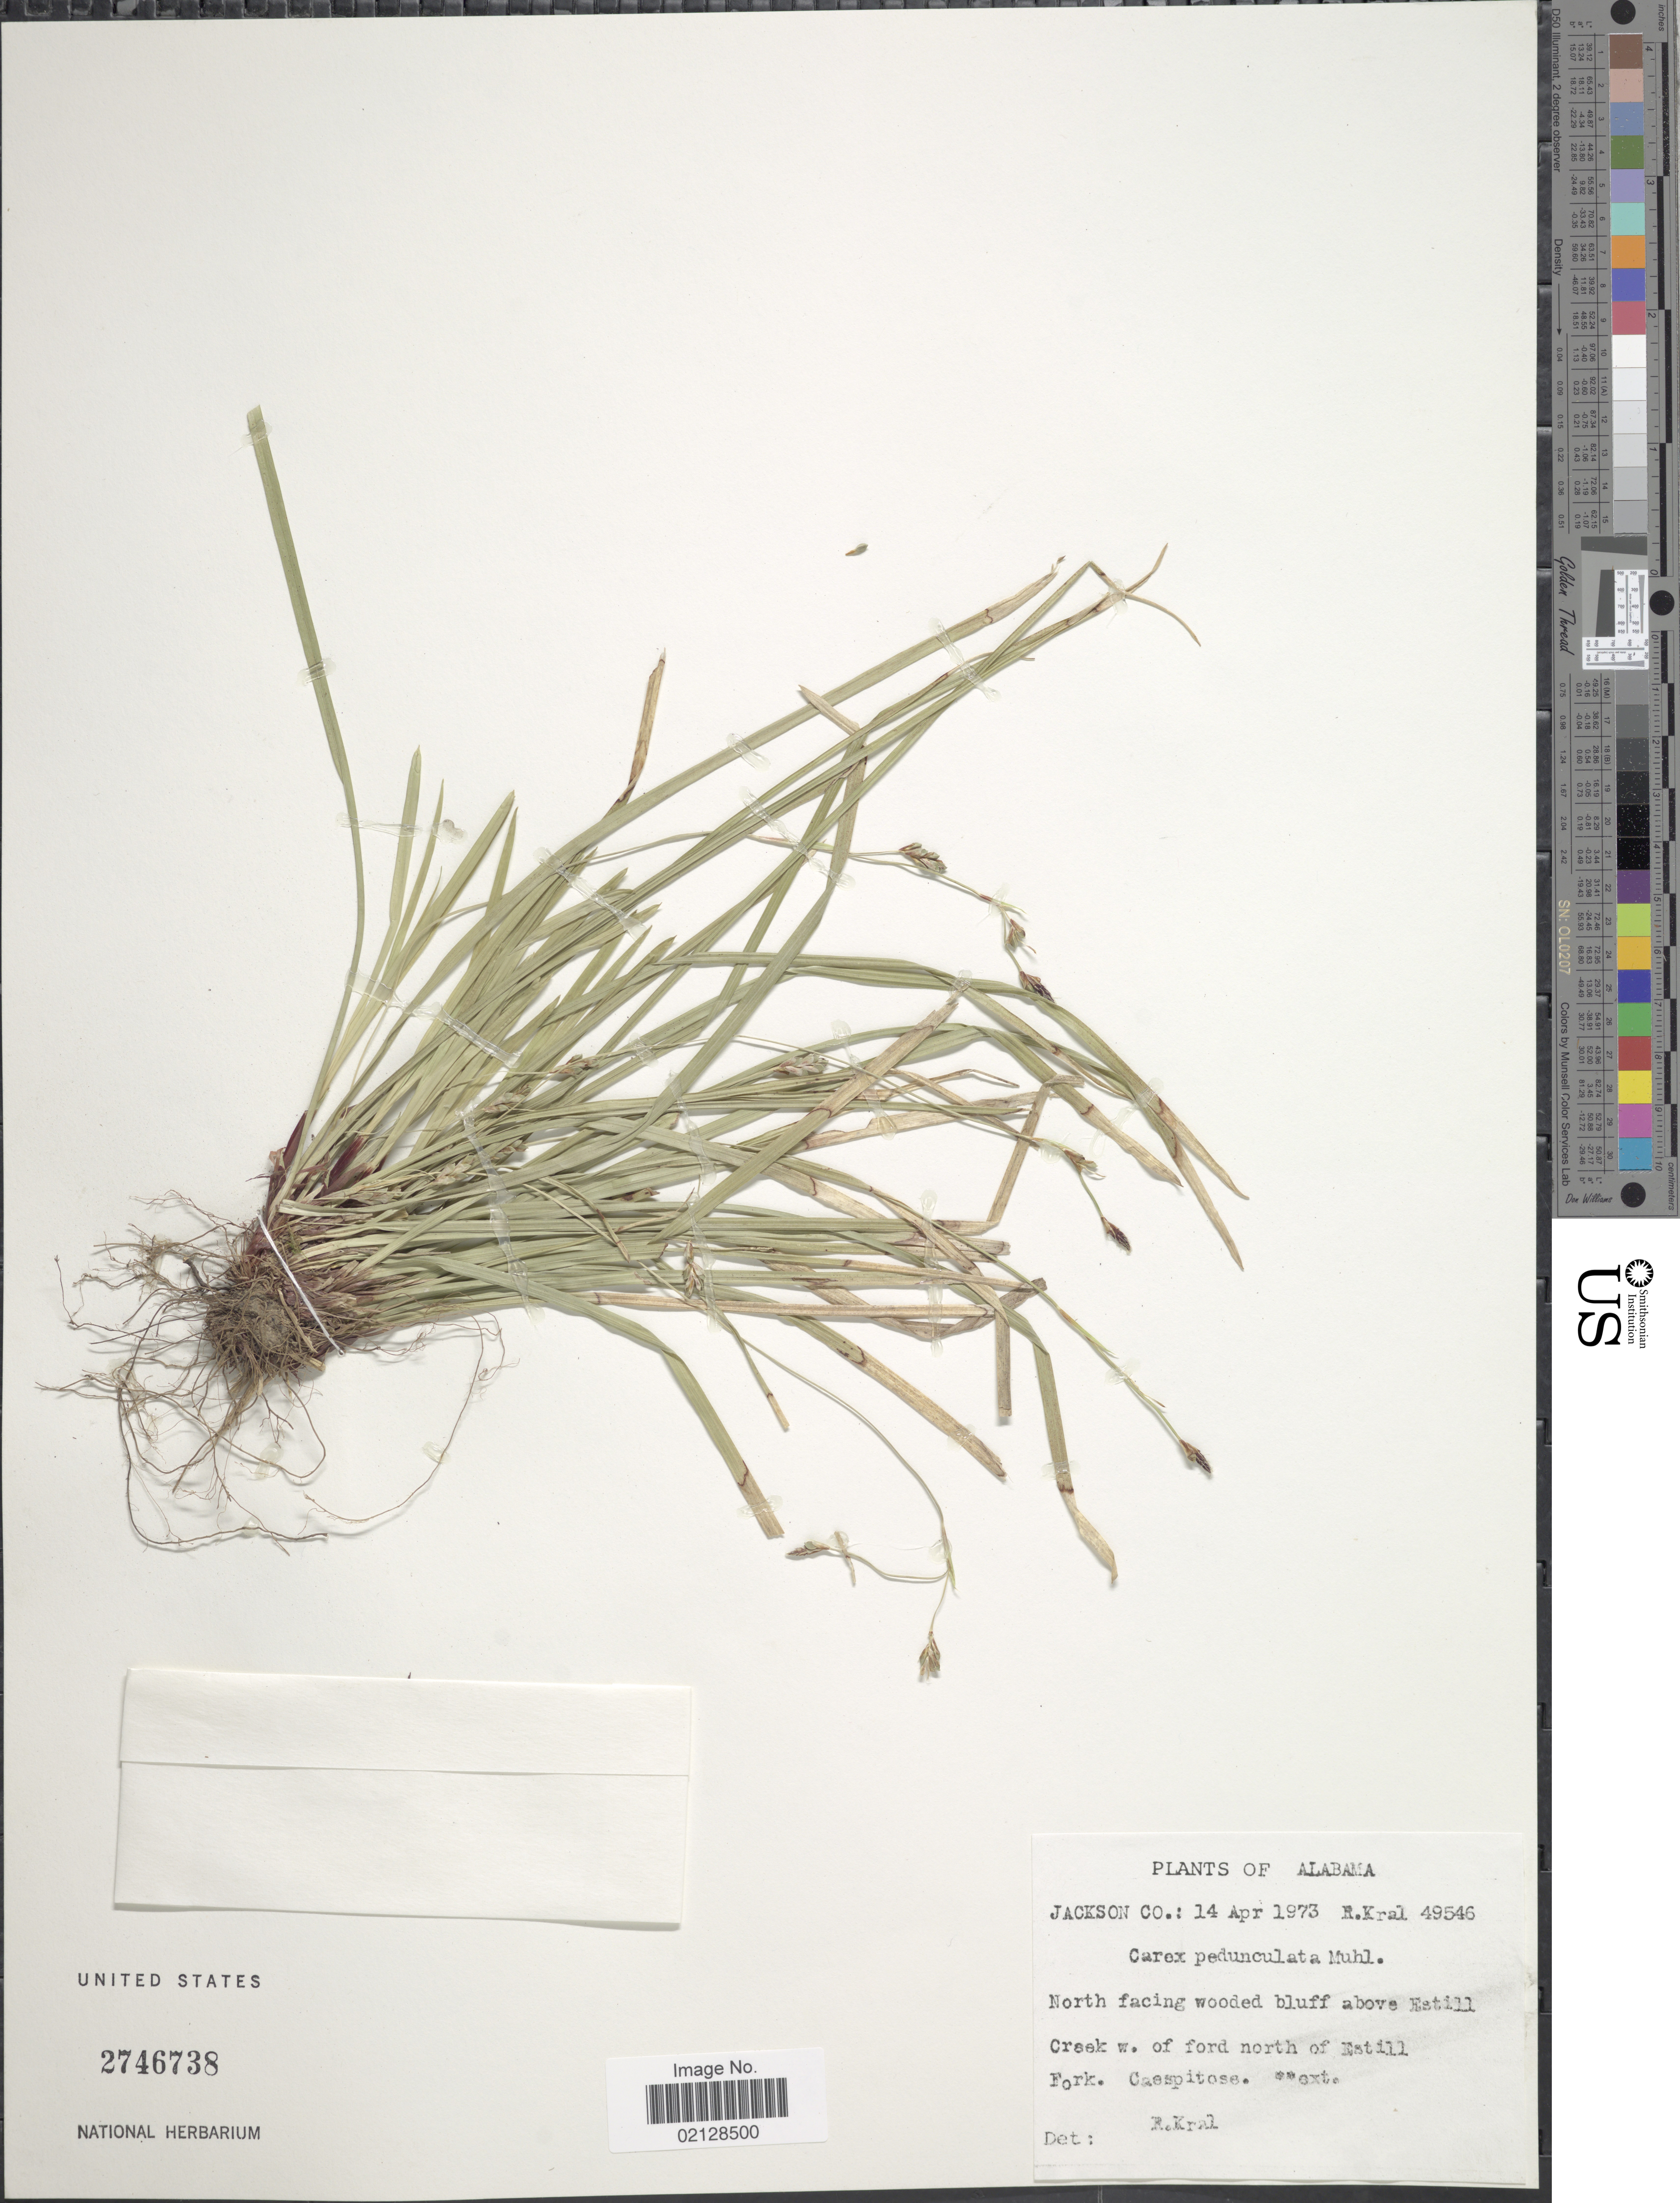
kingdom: Plantae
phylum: Tracheophyta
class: Liliopsida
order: Poales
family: Cyperaceae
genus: Carex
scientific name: Carex pedunculata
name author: Muhl. ex Willd.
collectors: R. Kral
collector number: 49546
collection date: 1973-04-14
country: United States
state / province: Alabama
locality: Jackson Co., North facing wooded bluff above Estill Creek, w. of ford north of Estill Fork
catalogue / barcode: US 2746738